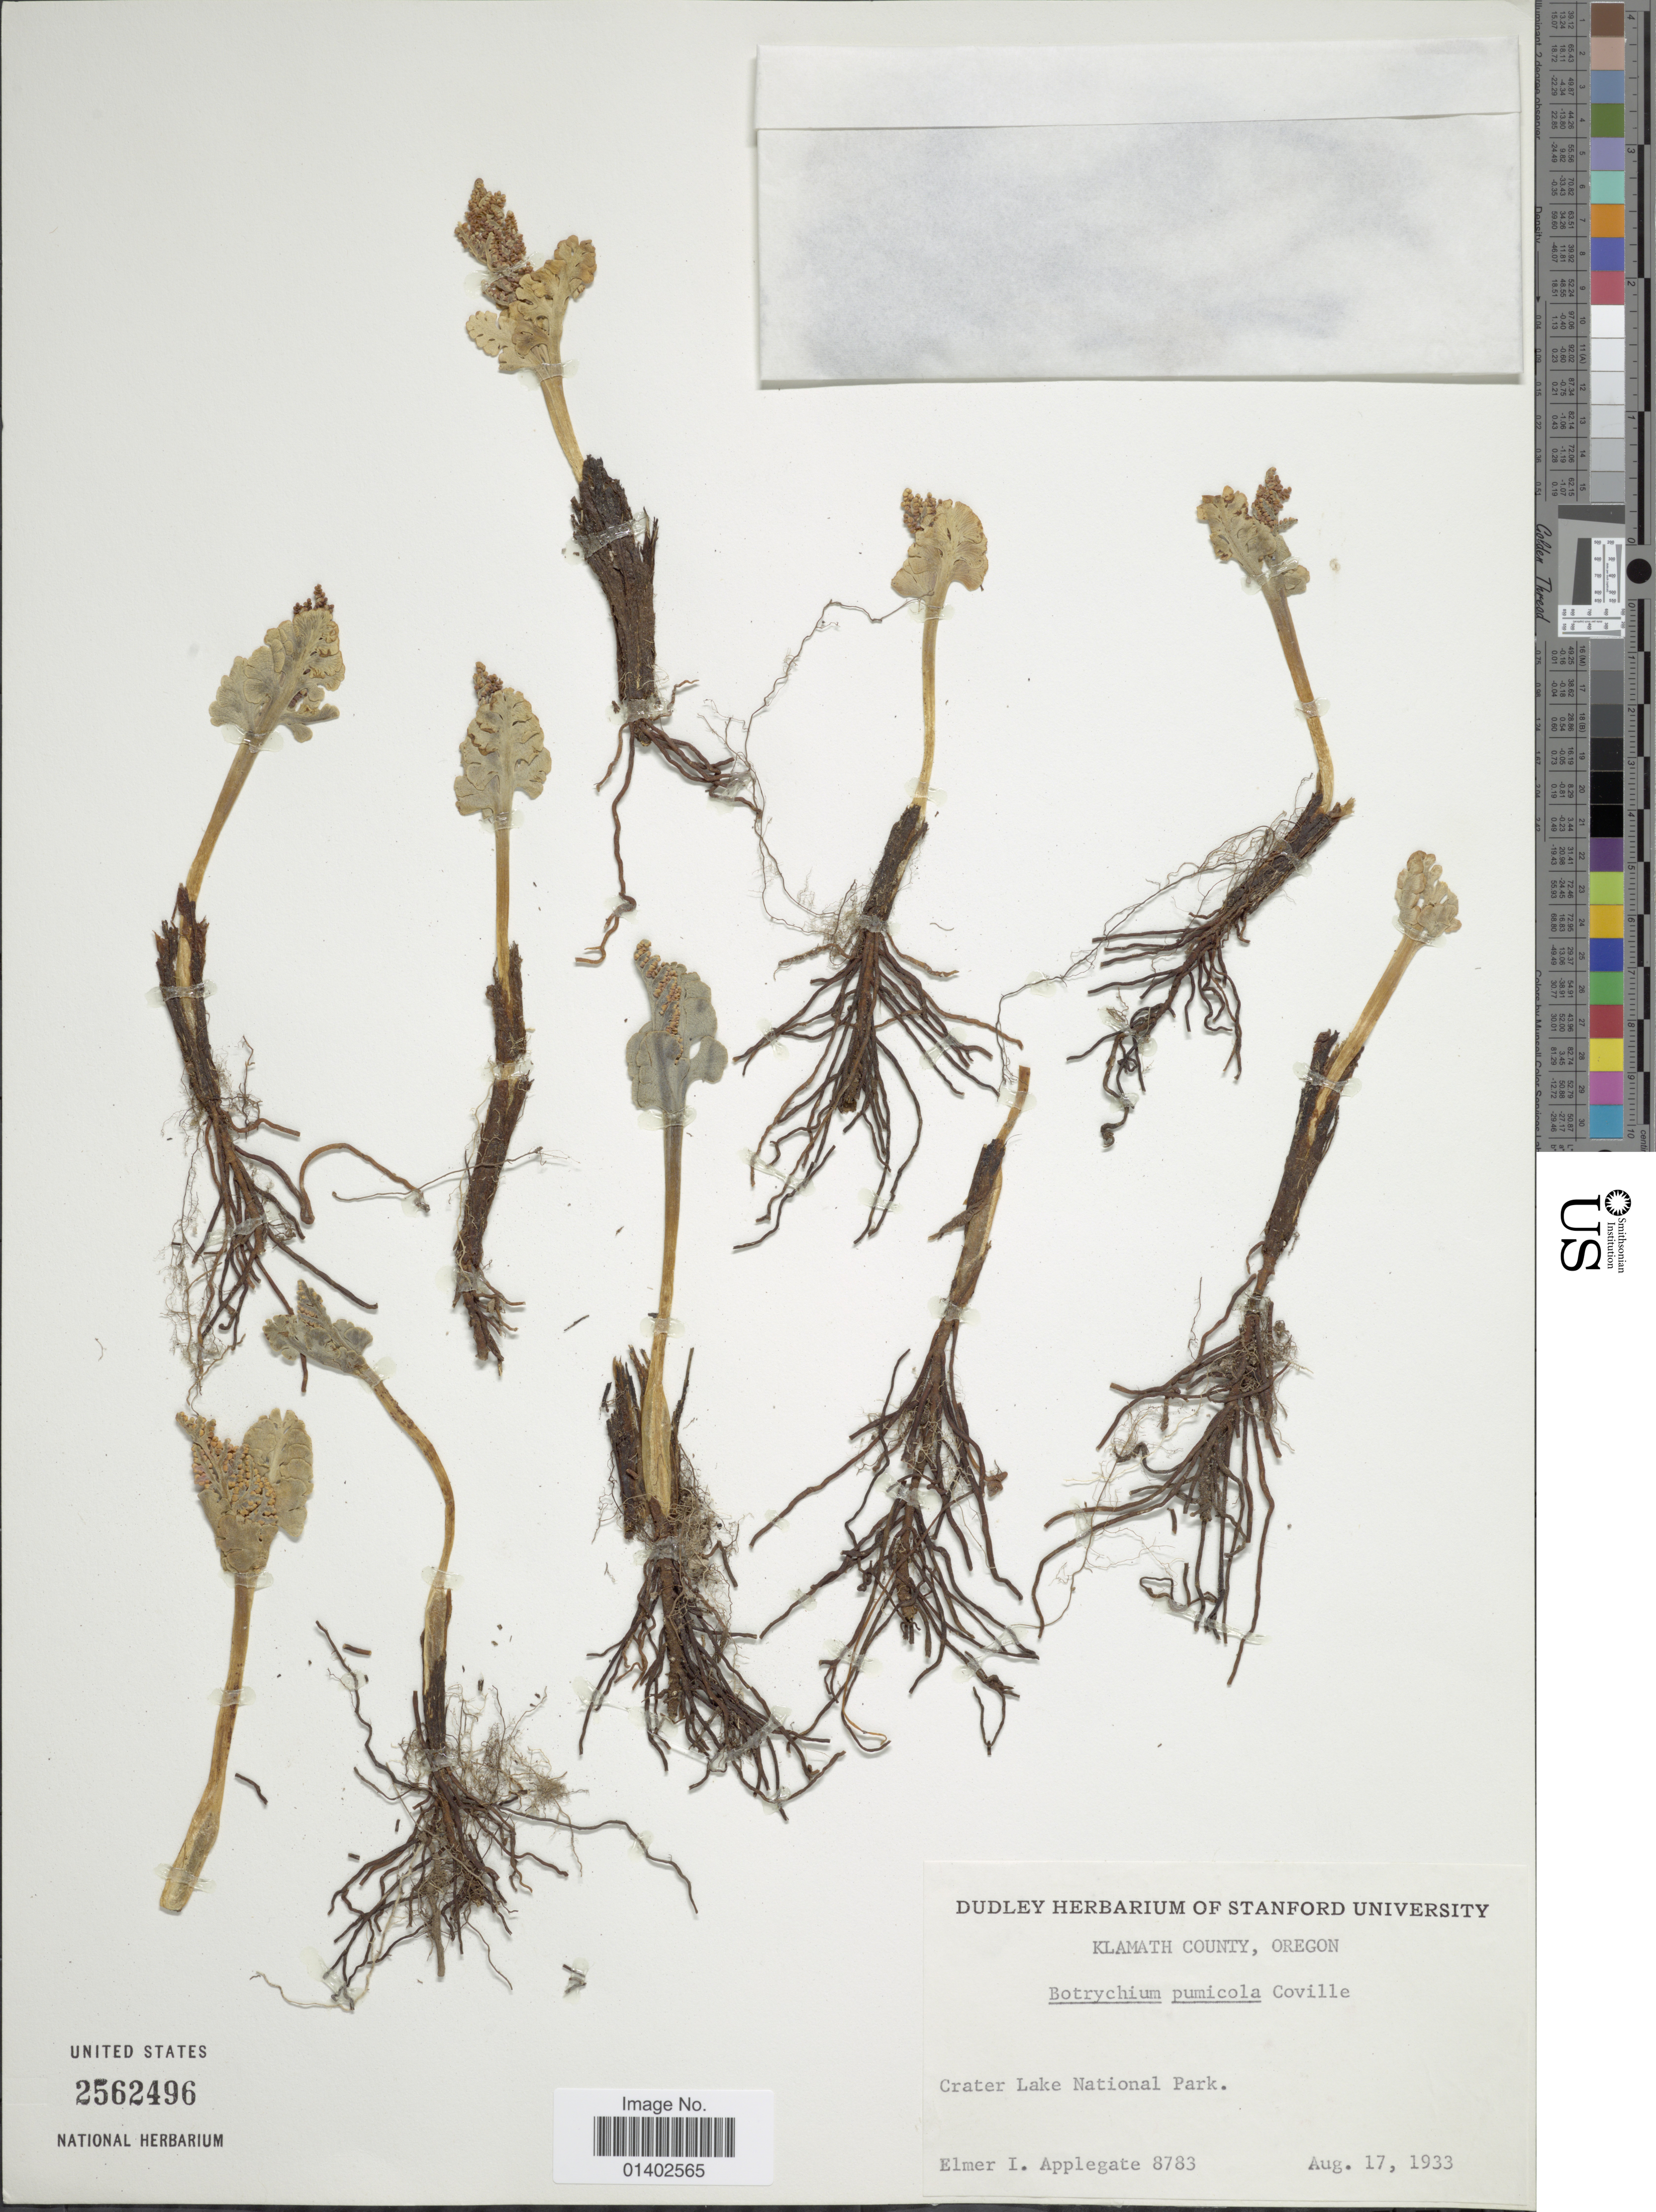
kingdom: Plantae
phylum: Tracheophyta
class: Polypodiopsida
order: Ophioglossales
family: Ophioglossaceae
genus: Botrychium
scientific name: Botrychium pumicola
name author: Coville ex Underw.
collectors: E. I. Applegate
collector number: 8783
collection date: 1933-08-17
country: United States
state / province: Oregon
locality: Klamath County, Crater Lake National Park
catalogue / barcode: US 2562496